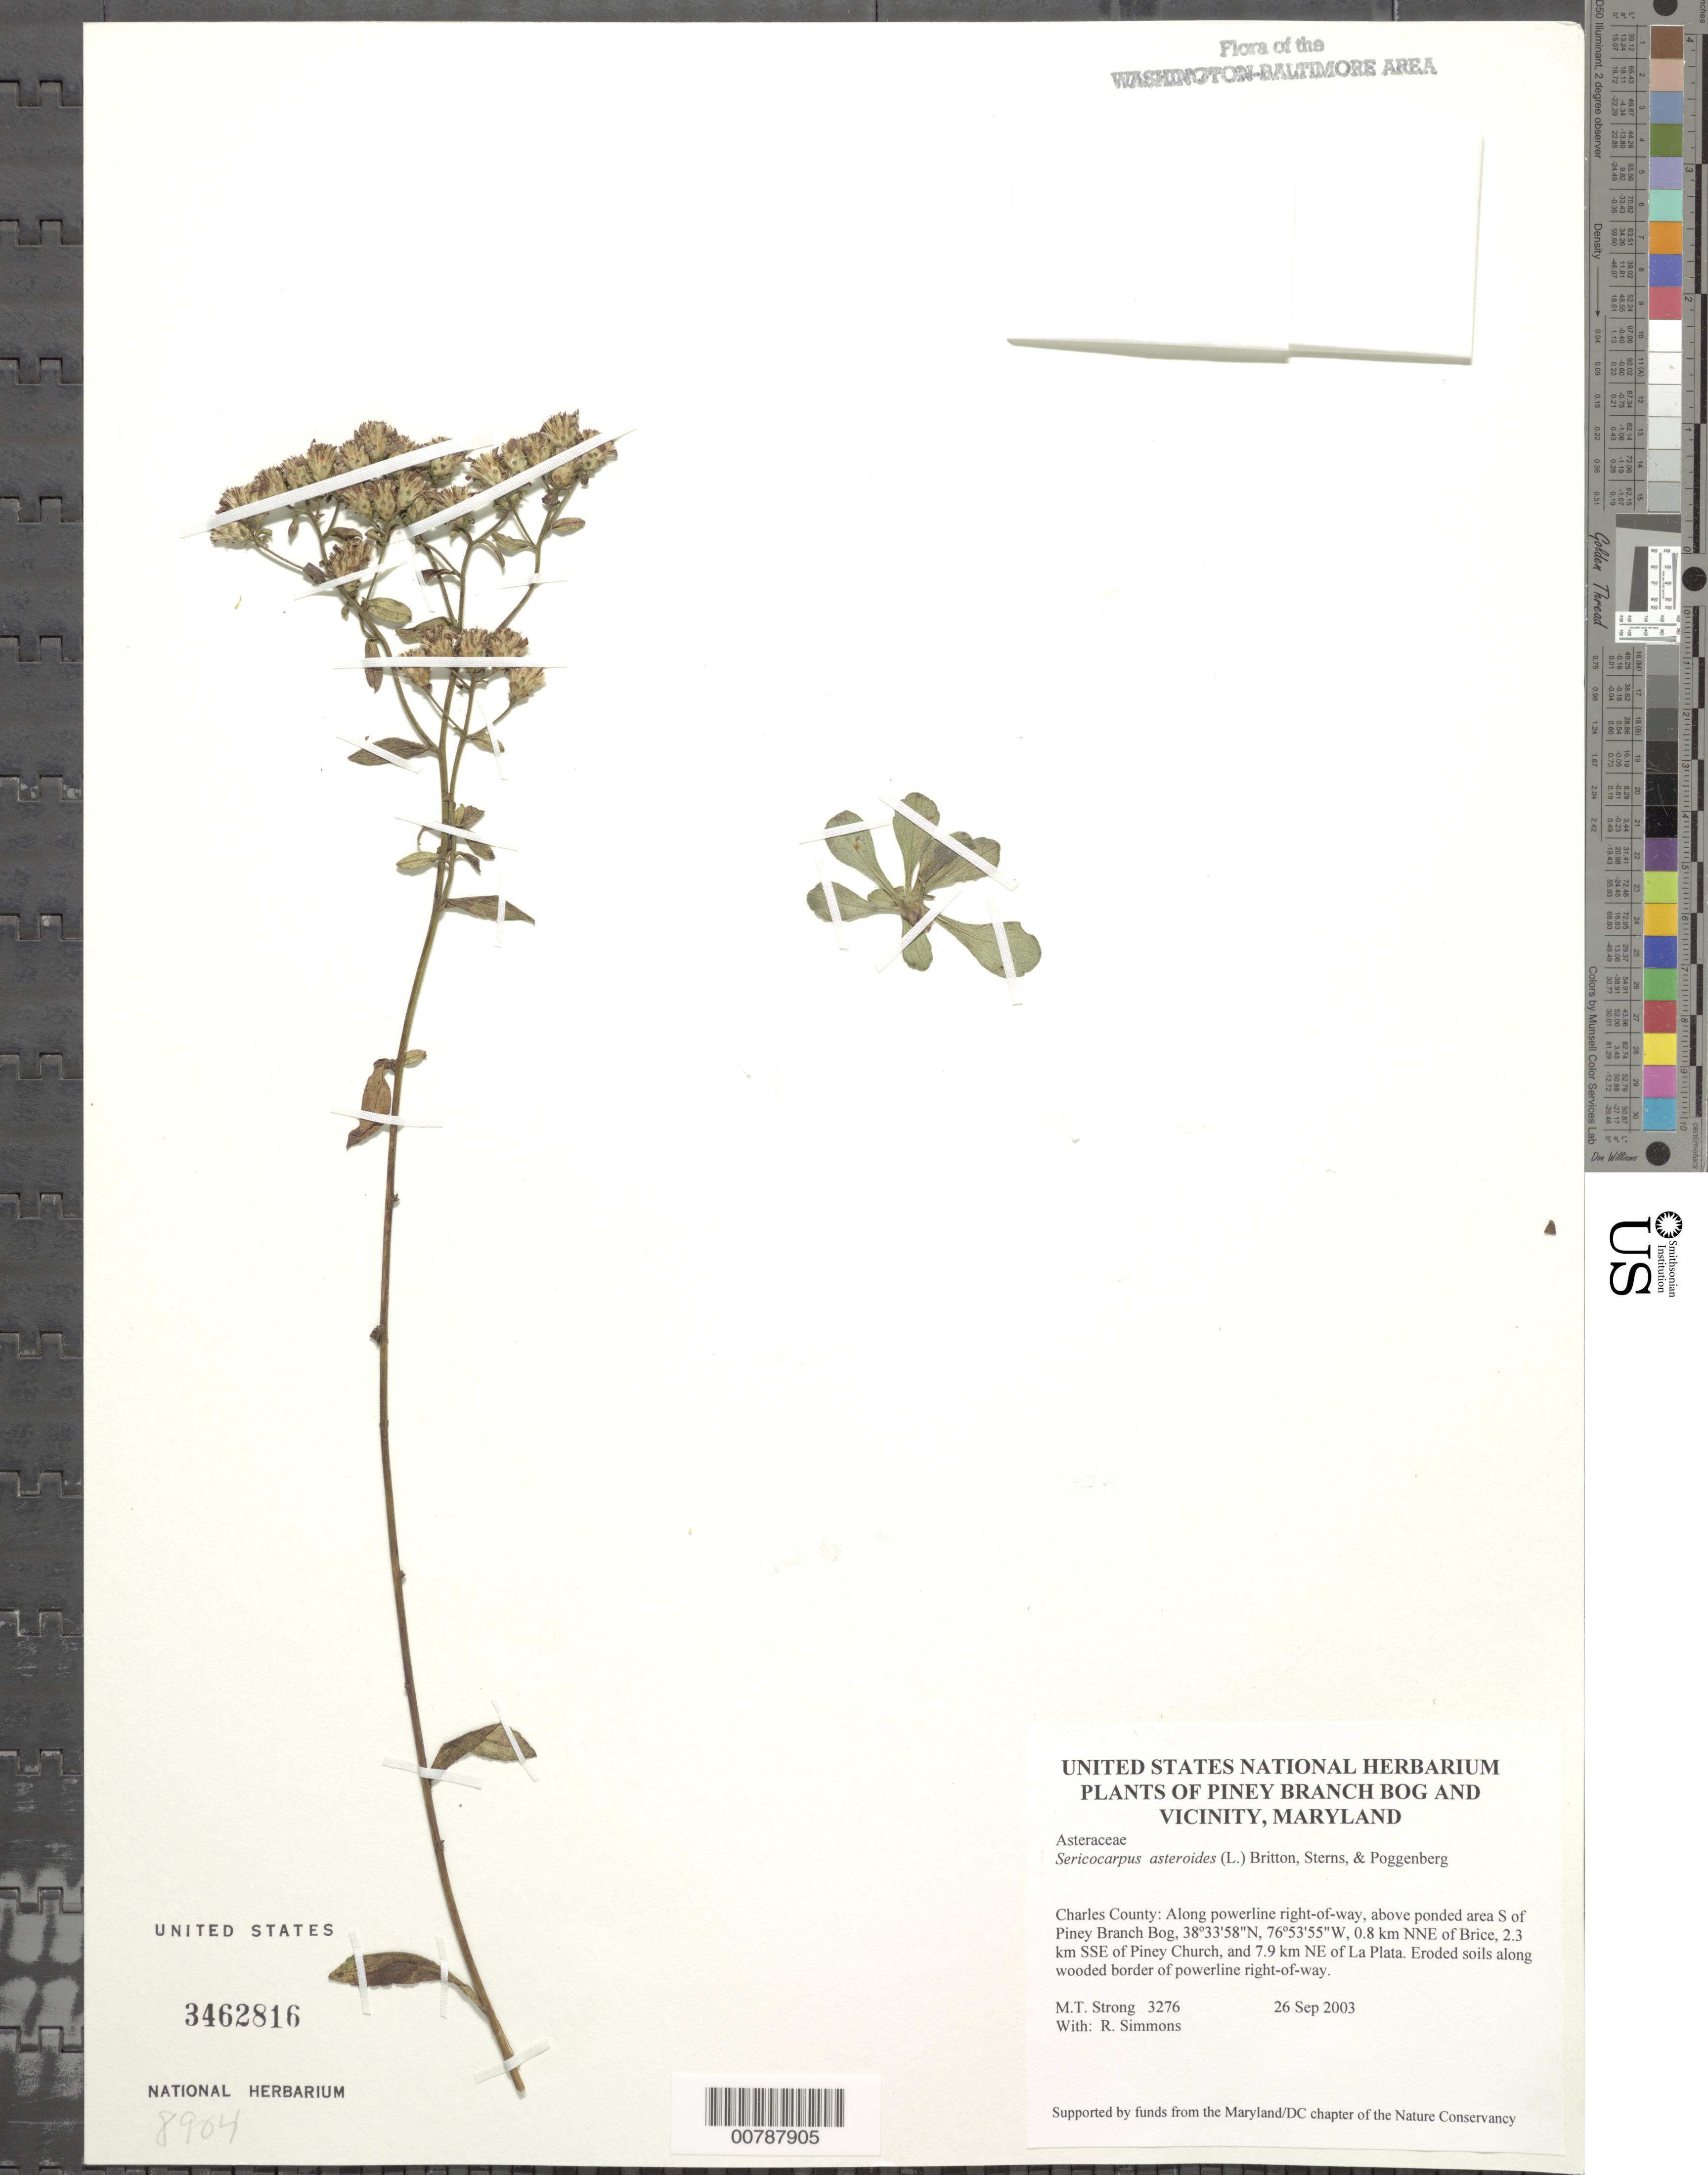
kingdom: Plantae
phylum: Tracheophyta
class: Magnoliopsida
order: Asterales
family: Asteraceae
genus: Sericocarpus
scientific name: Sericocarpus asteroides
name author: (L.) Britton, Stearns & Poggenb.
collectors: M. T. Strong & R. H. Simmons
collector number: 3276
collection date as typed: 26 Sep 2003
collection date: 2003-09-26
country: United States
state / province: Maryland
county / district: Charles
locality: Along power right-of-way, above ponded area S of Piney Branch Bog, 0.8 km NNE of Brice, 2.3 km SSE of Piney Church, and 7.9 km NE of La Plata.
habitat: Eroded soils along wooded border of powerline right-of-way.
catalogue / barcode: US 3462816